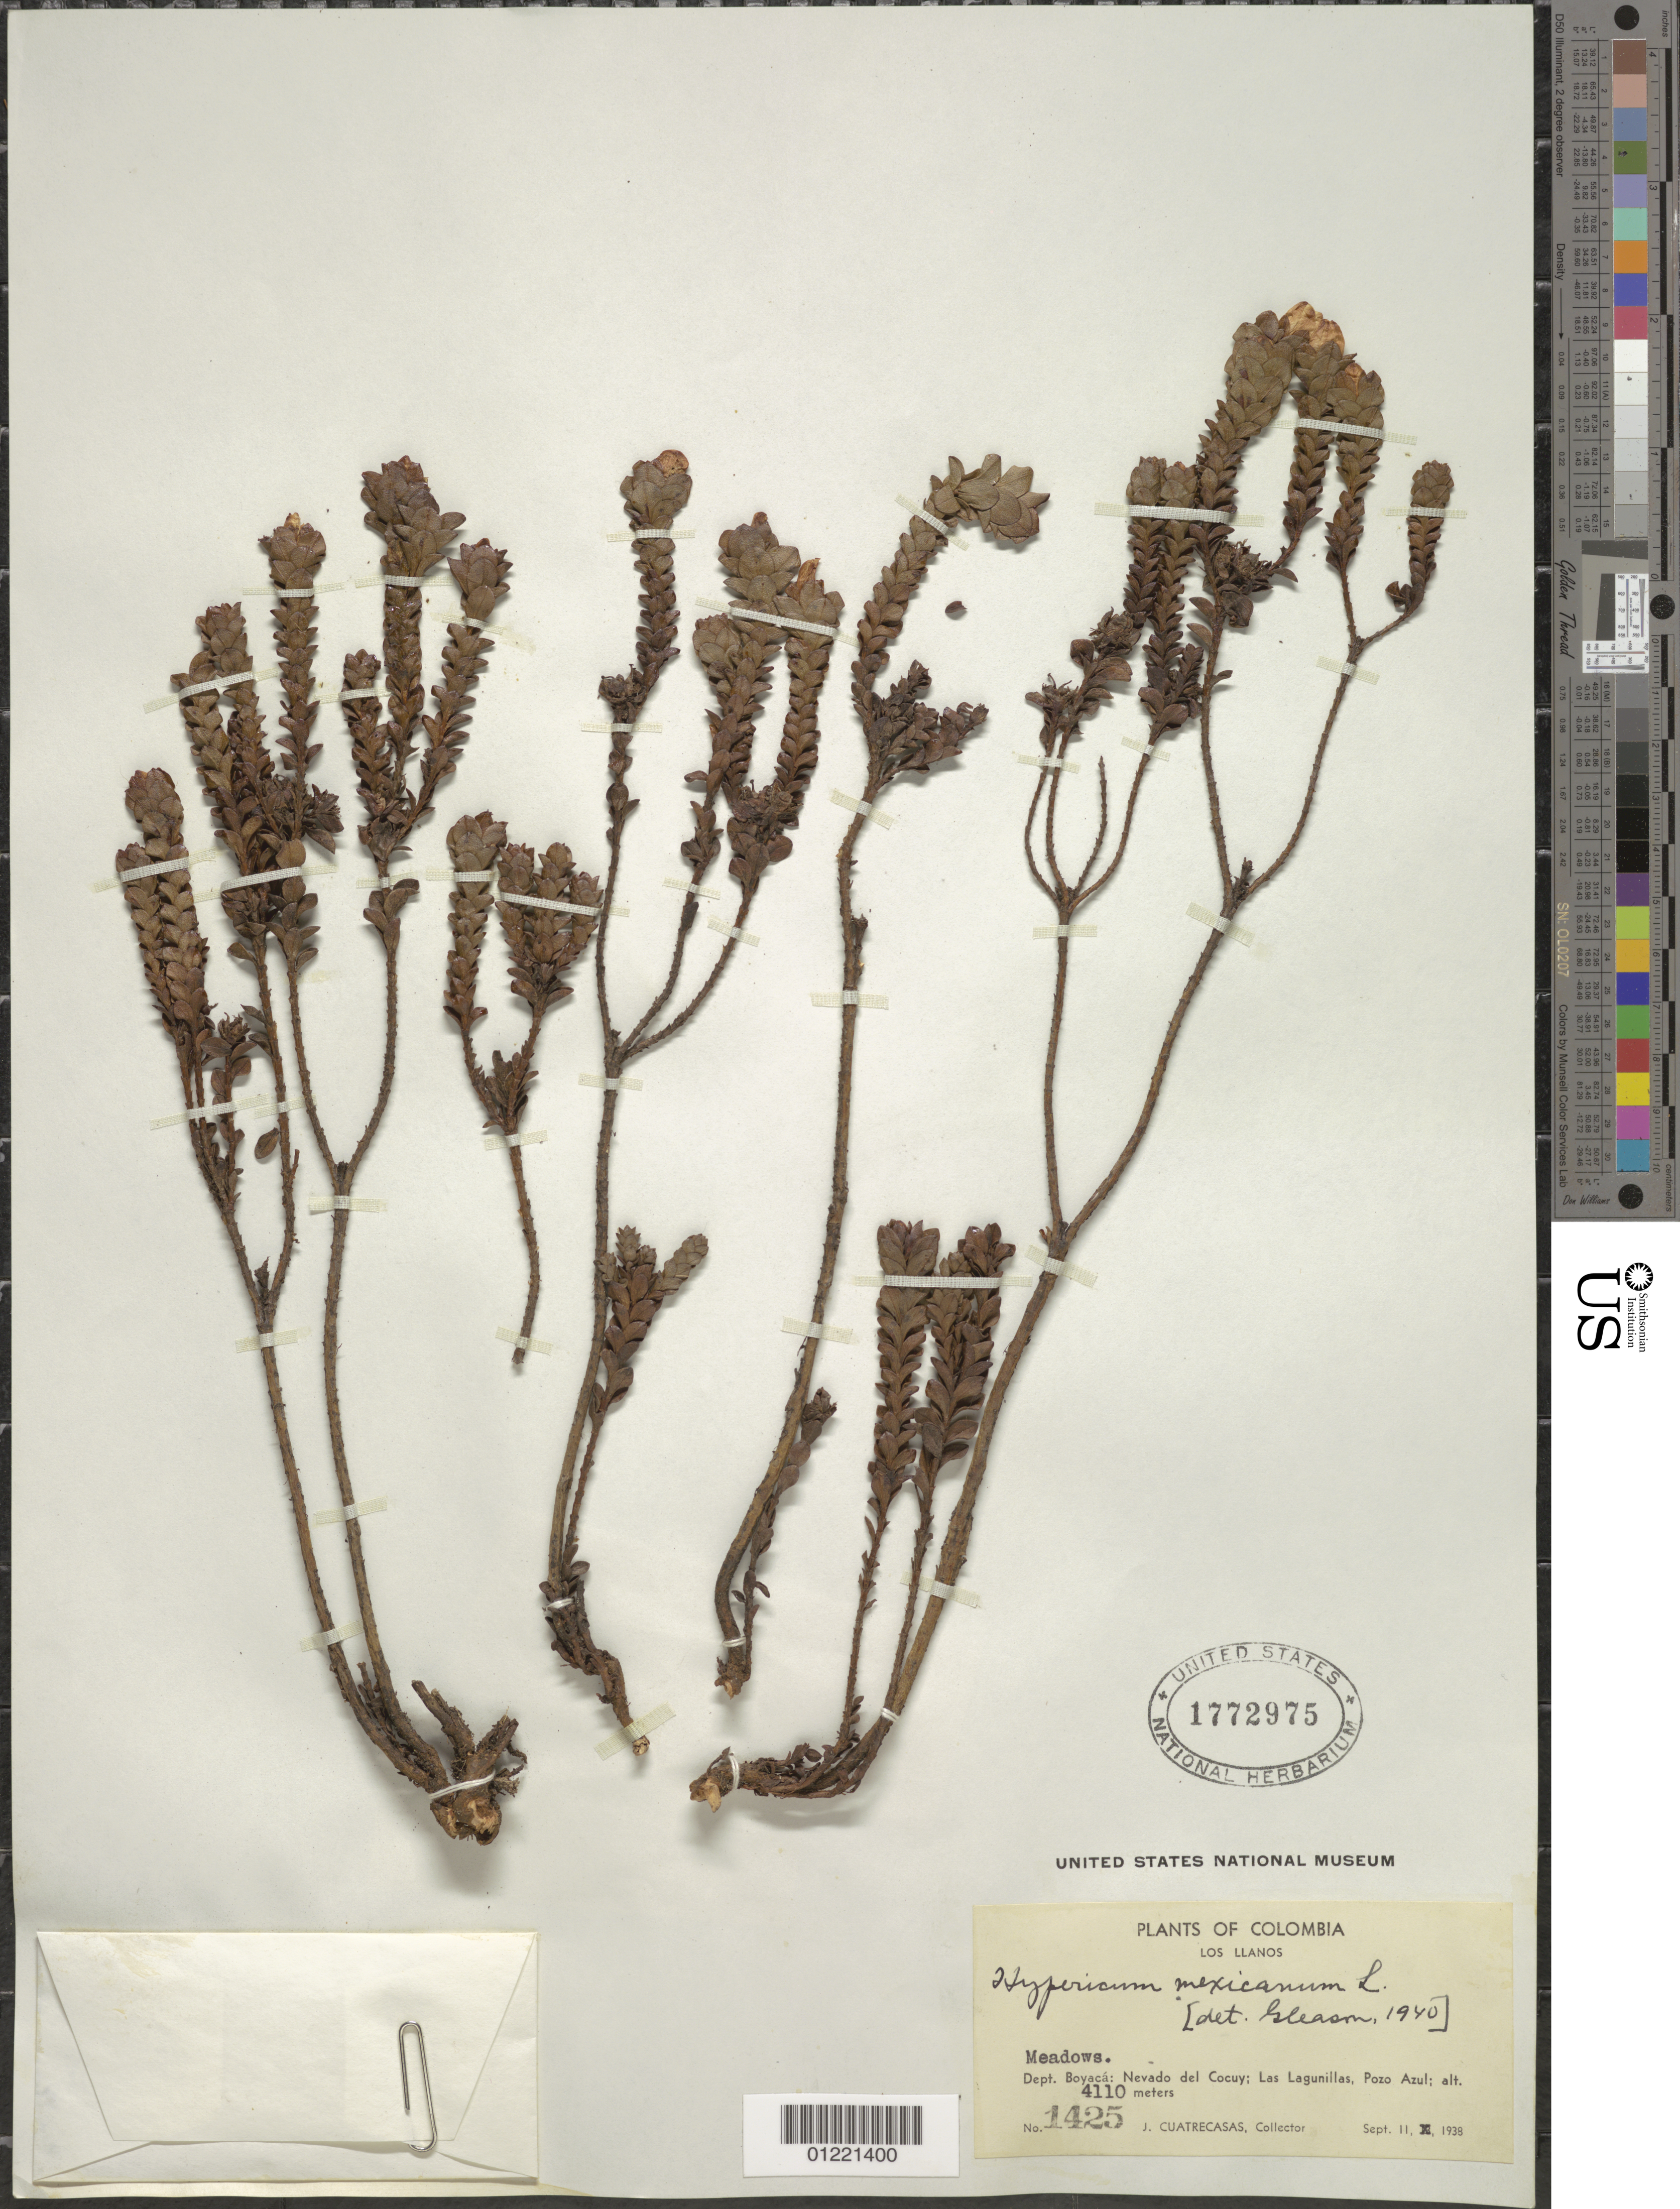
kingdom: Plantae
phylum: Tracheophyta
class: Magnoliopsida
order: Malpighiales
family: Hypericaceae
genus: Hypericum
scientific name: Hypericum mexicanum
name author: L.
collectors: J. Cuatrecasas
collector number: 1425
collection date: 1938-09-11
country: Colombia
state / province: Boyacá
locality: Nevado del Cocuy; Las Lagunillas; Pozo Azul.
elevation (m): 4110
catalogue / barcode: US 1772975